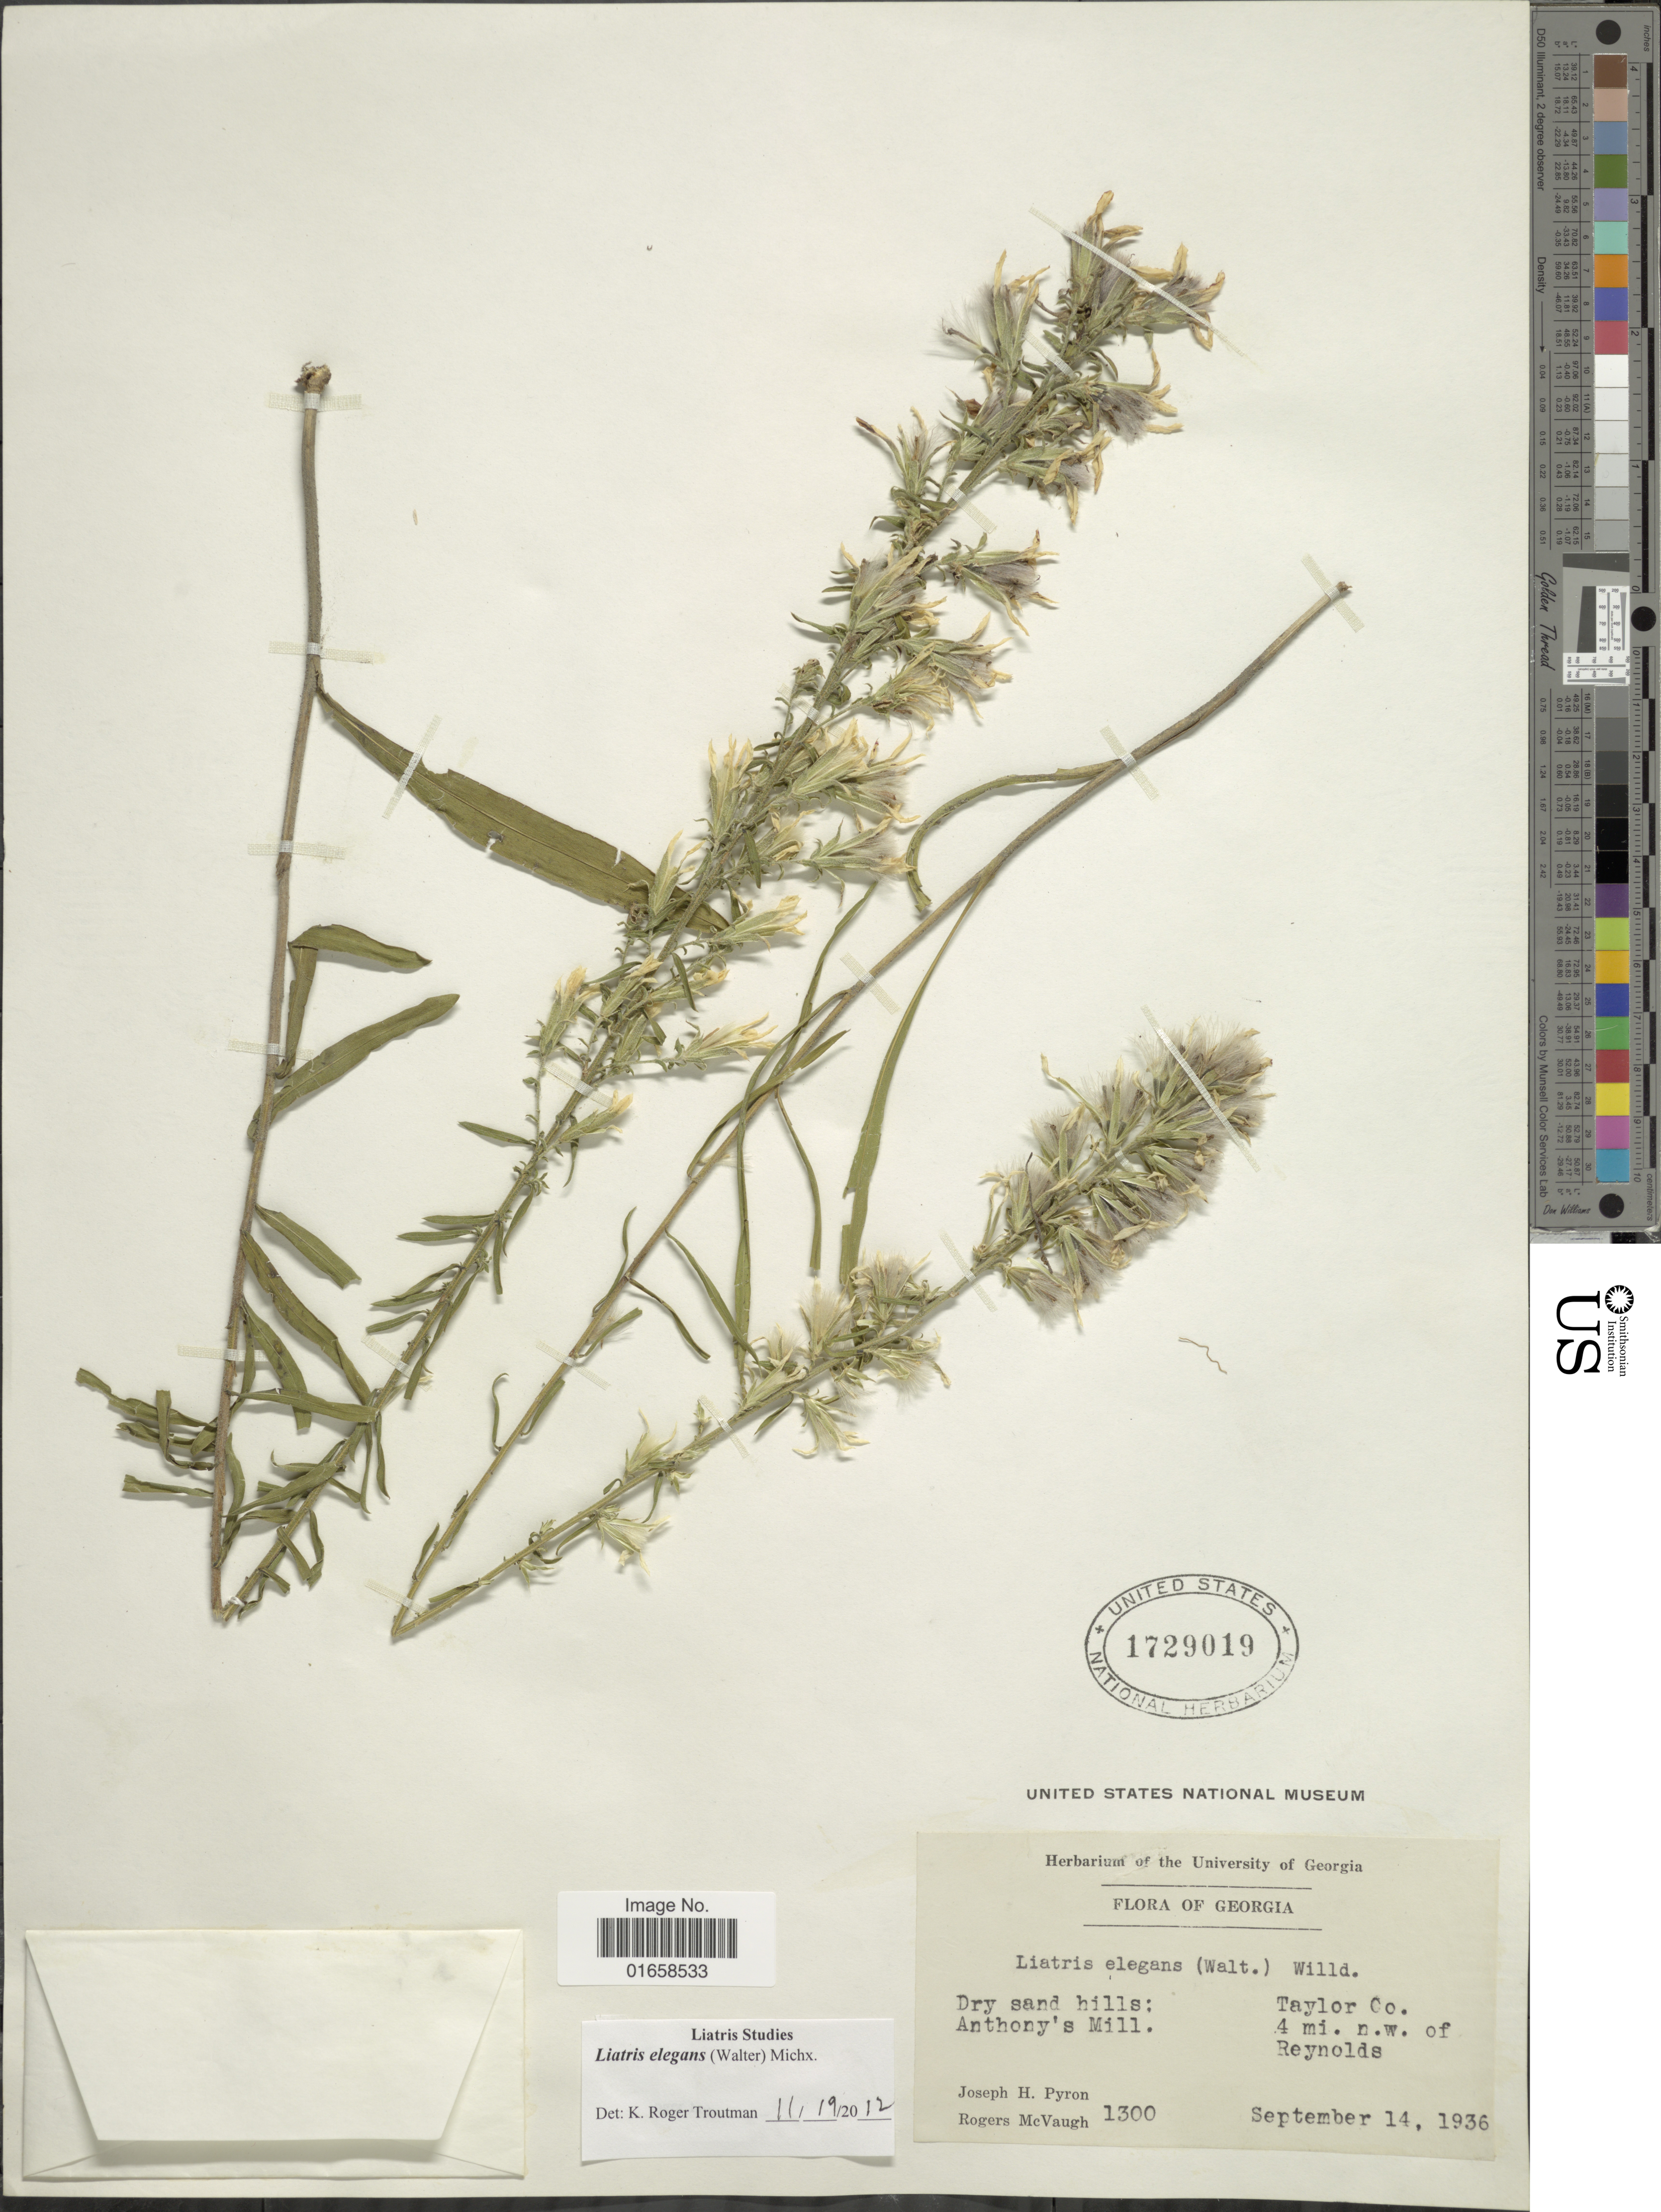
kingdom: Plantae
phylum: Tracheophyta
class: Magnoliopsida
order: Asterales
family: Asteraceae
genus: Liatris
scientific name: Liatris elegans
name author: (Walter) Michx.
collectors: J. H. Pyron & R. McVaugh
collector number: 1300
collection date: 1936-09-14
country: United States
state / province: Georgia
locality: Dry Sand hills: Anthony's Mill, Taylor Co., 4 mi. n.w. of Reynolds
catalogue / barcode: US 1729019